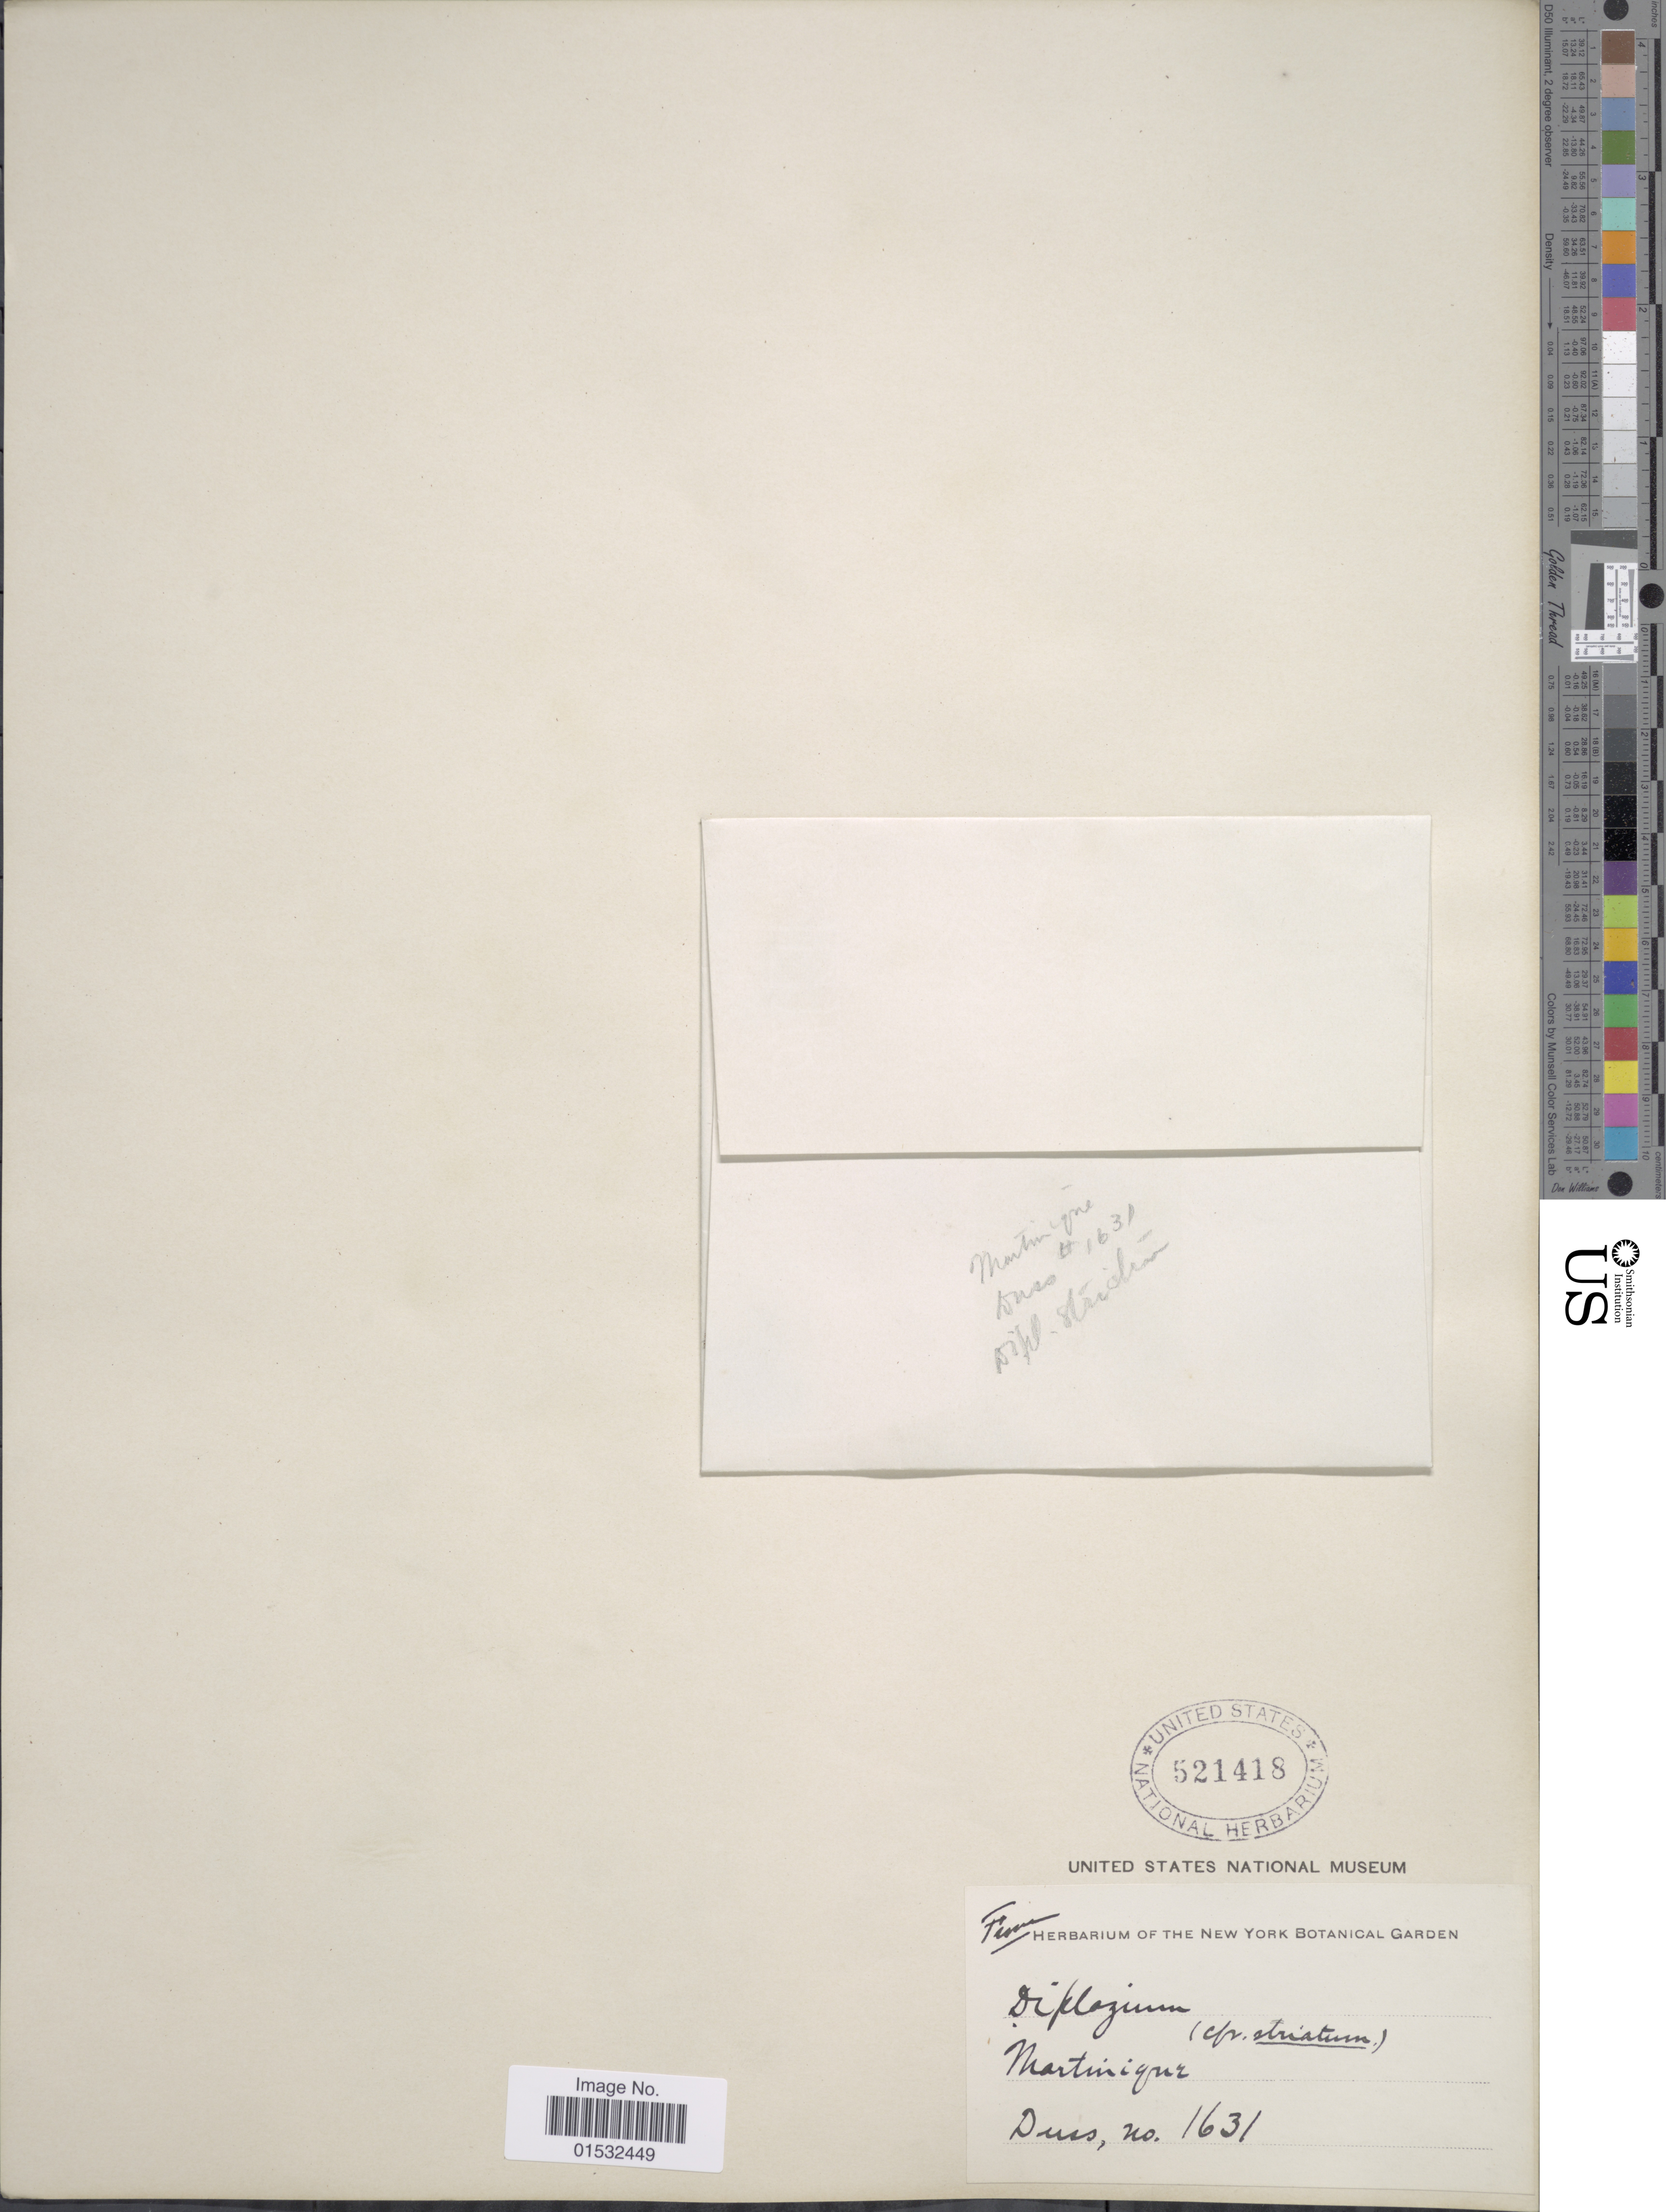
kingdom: Plantae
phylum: Tracheophyta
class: Polypodiopsida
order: Polypodiales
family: Athyriaceae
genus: Diplazium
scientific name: Diplazium striatum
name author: (L.) C. Presl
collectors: -. Duss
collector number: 1631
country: Martinique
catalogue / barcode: US 521418